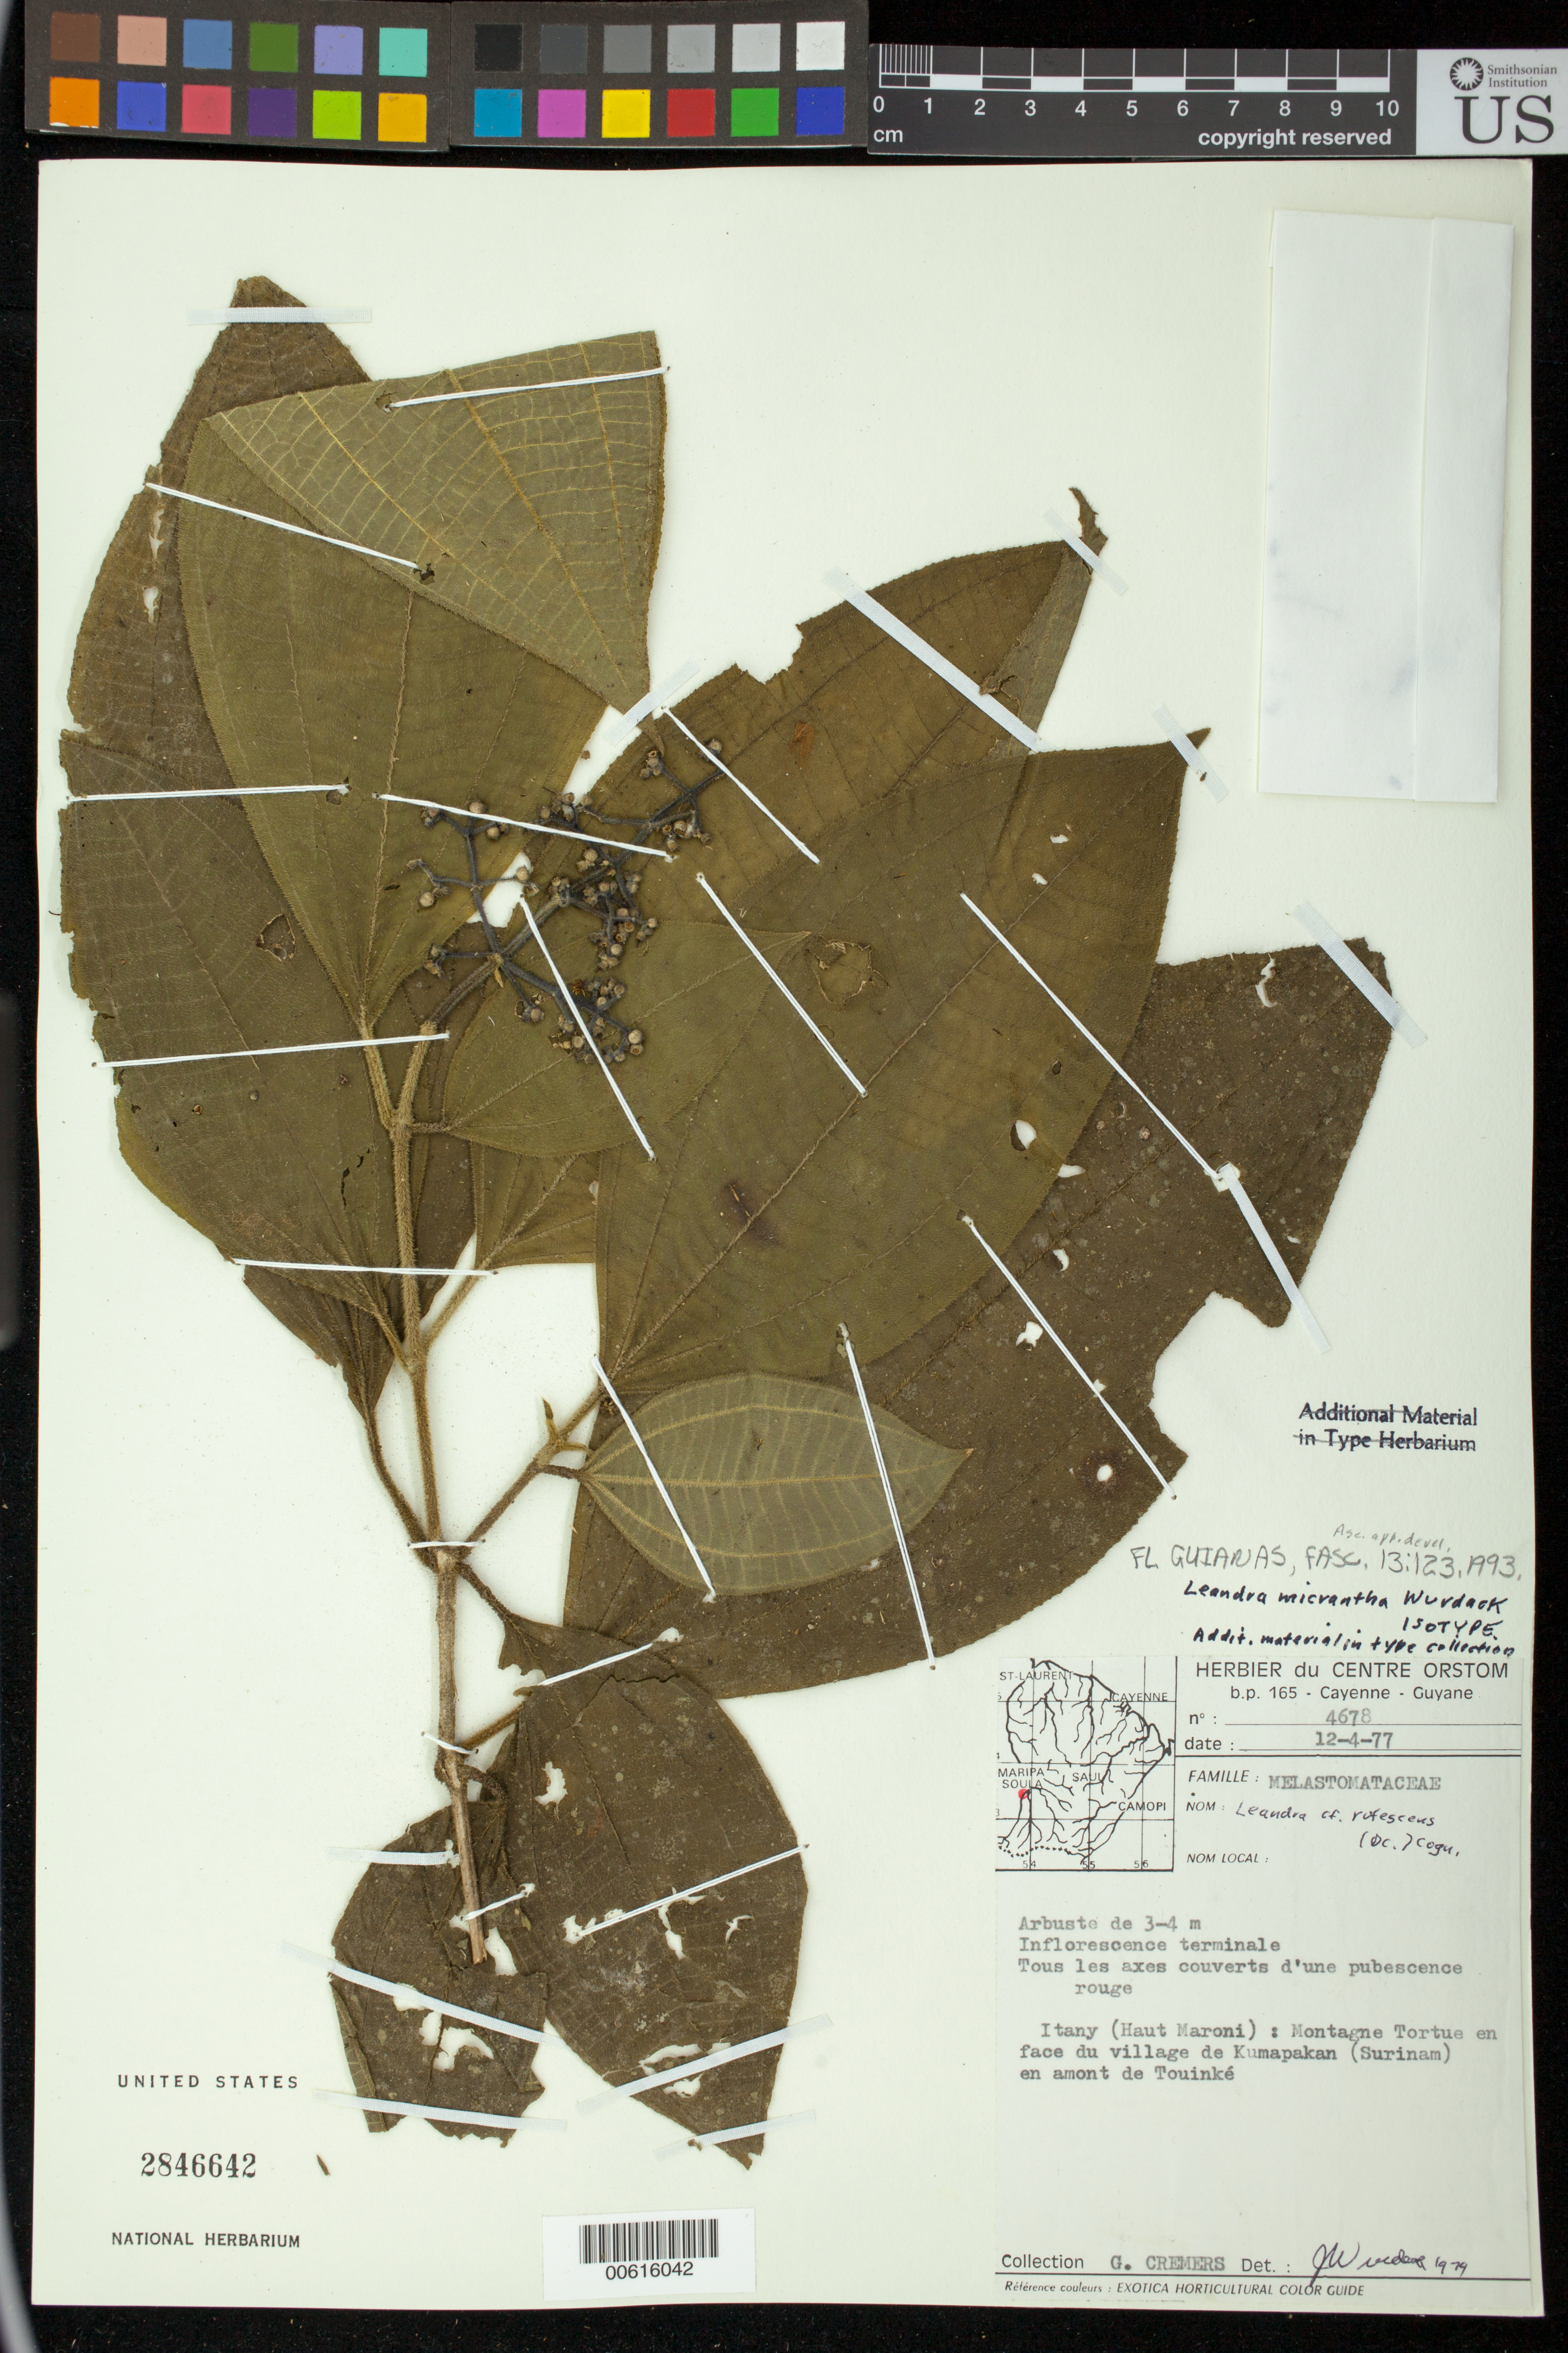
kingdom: Plantae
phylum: Tracheophyta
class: Magnoliopsida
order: Myrtales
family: Melastomataceae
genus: Leandra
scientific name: Leandra micrantha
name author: Wurdack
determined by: Wurdack, John J., (US), US (UNITED STATES)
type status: Isotype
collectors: G. Cremers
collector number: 4678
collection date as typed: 12-Apr-77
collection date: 1977-04-12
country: French Guiana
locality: Kumapakan village, Montagne Tortue, Itany (Haut Maroni), en amont de Touinké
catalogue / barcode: US 2846642